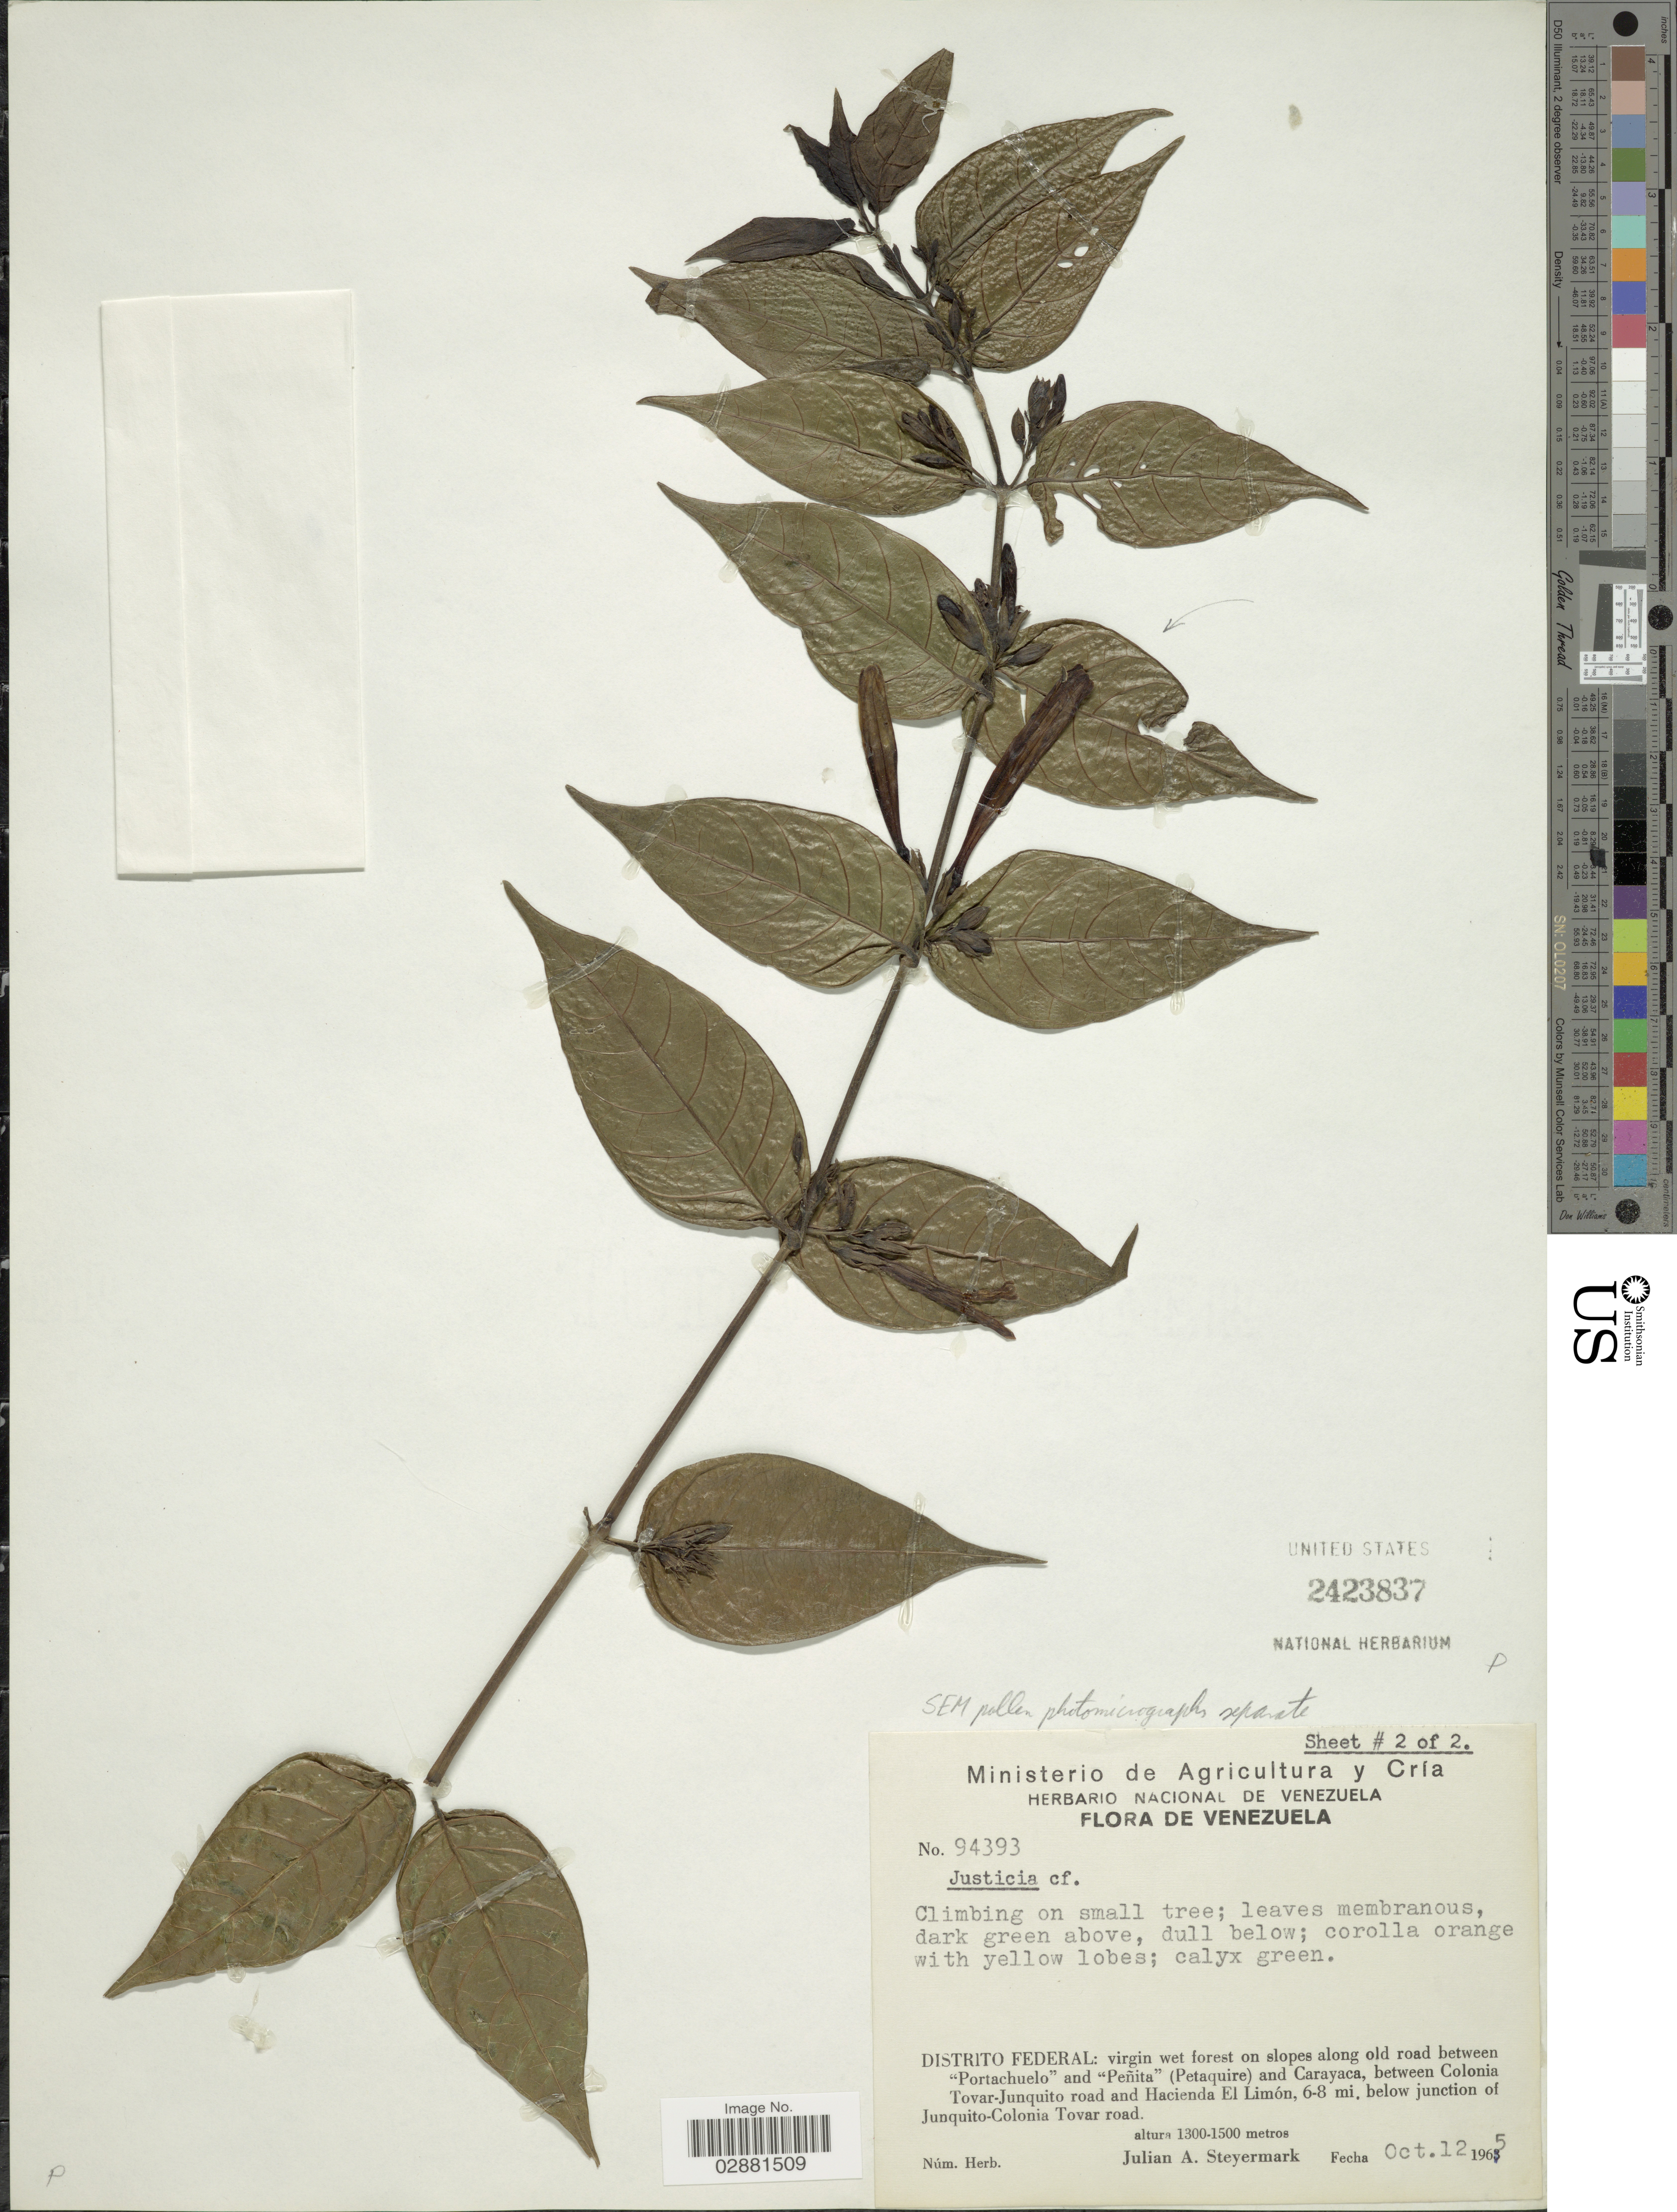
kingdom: Plantae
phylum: Tracheophyta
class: Magnoliopsida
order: Lamiales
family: Acanthaceae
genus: Justicia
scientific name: Justicia sp.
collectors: J. Steyermark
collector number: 94393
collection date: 1965-10-12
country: Venezuela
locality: Distrito Federal: virgin wet forest on slopes along old road between "Portachuelo" and "Peñita" (Petaquire) and Carayaca, between Colonia Tovar-Junquito road and Hacienda El Limón, 6-8 mi, below junction of Junquito-Colonia Tovar road.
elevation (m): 1300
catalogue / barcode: US 2423837